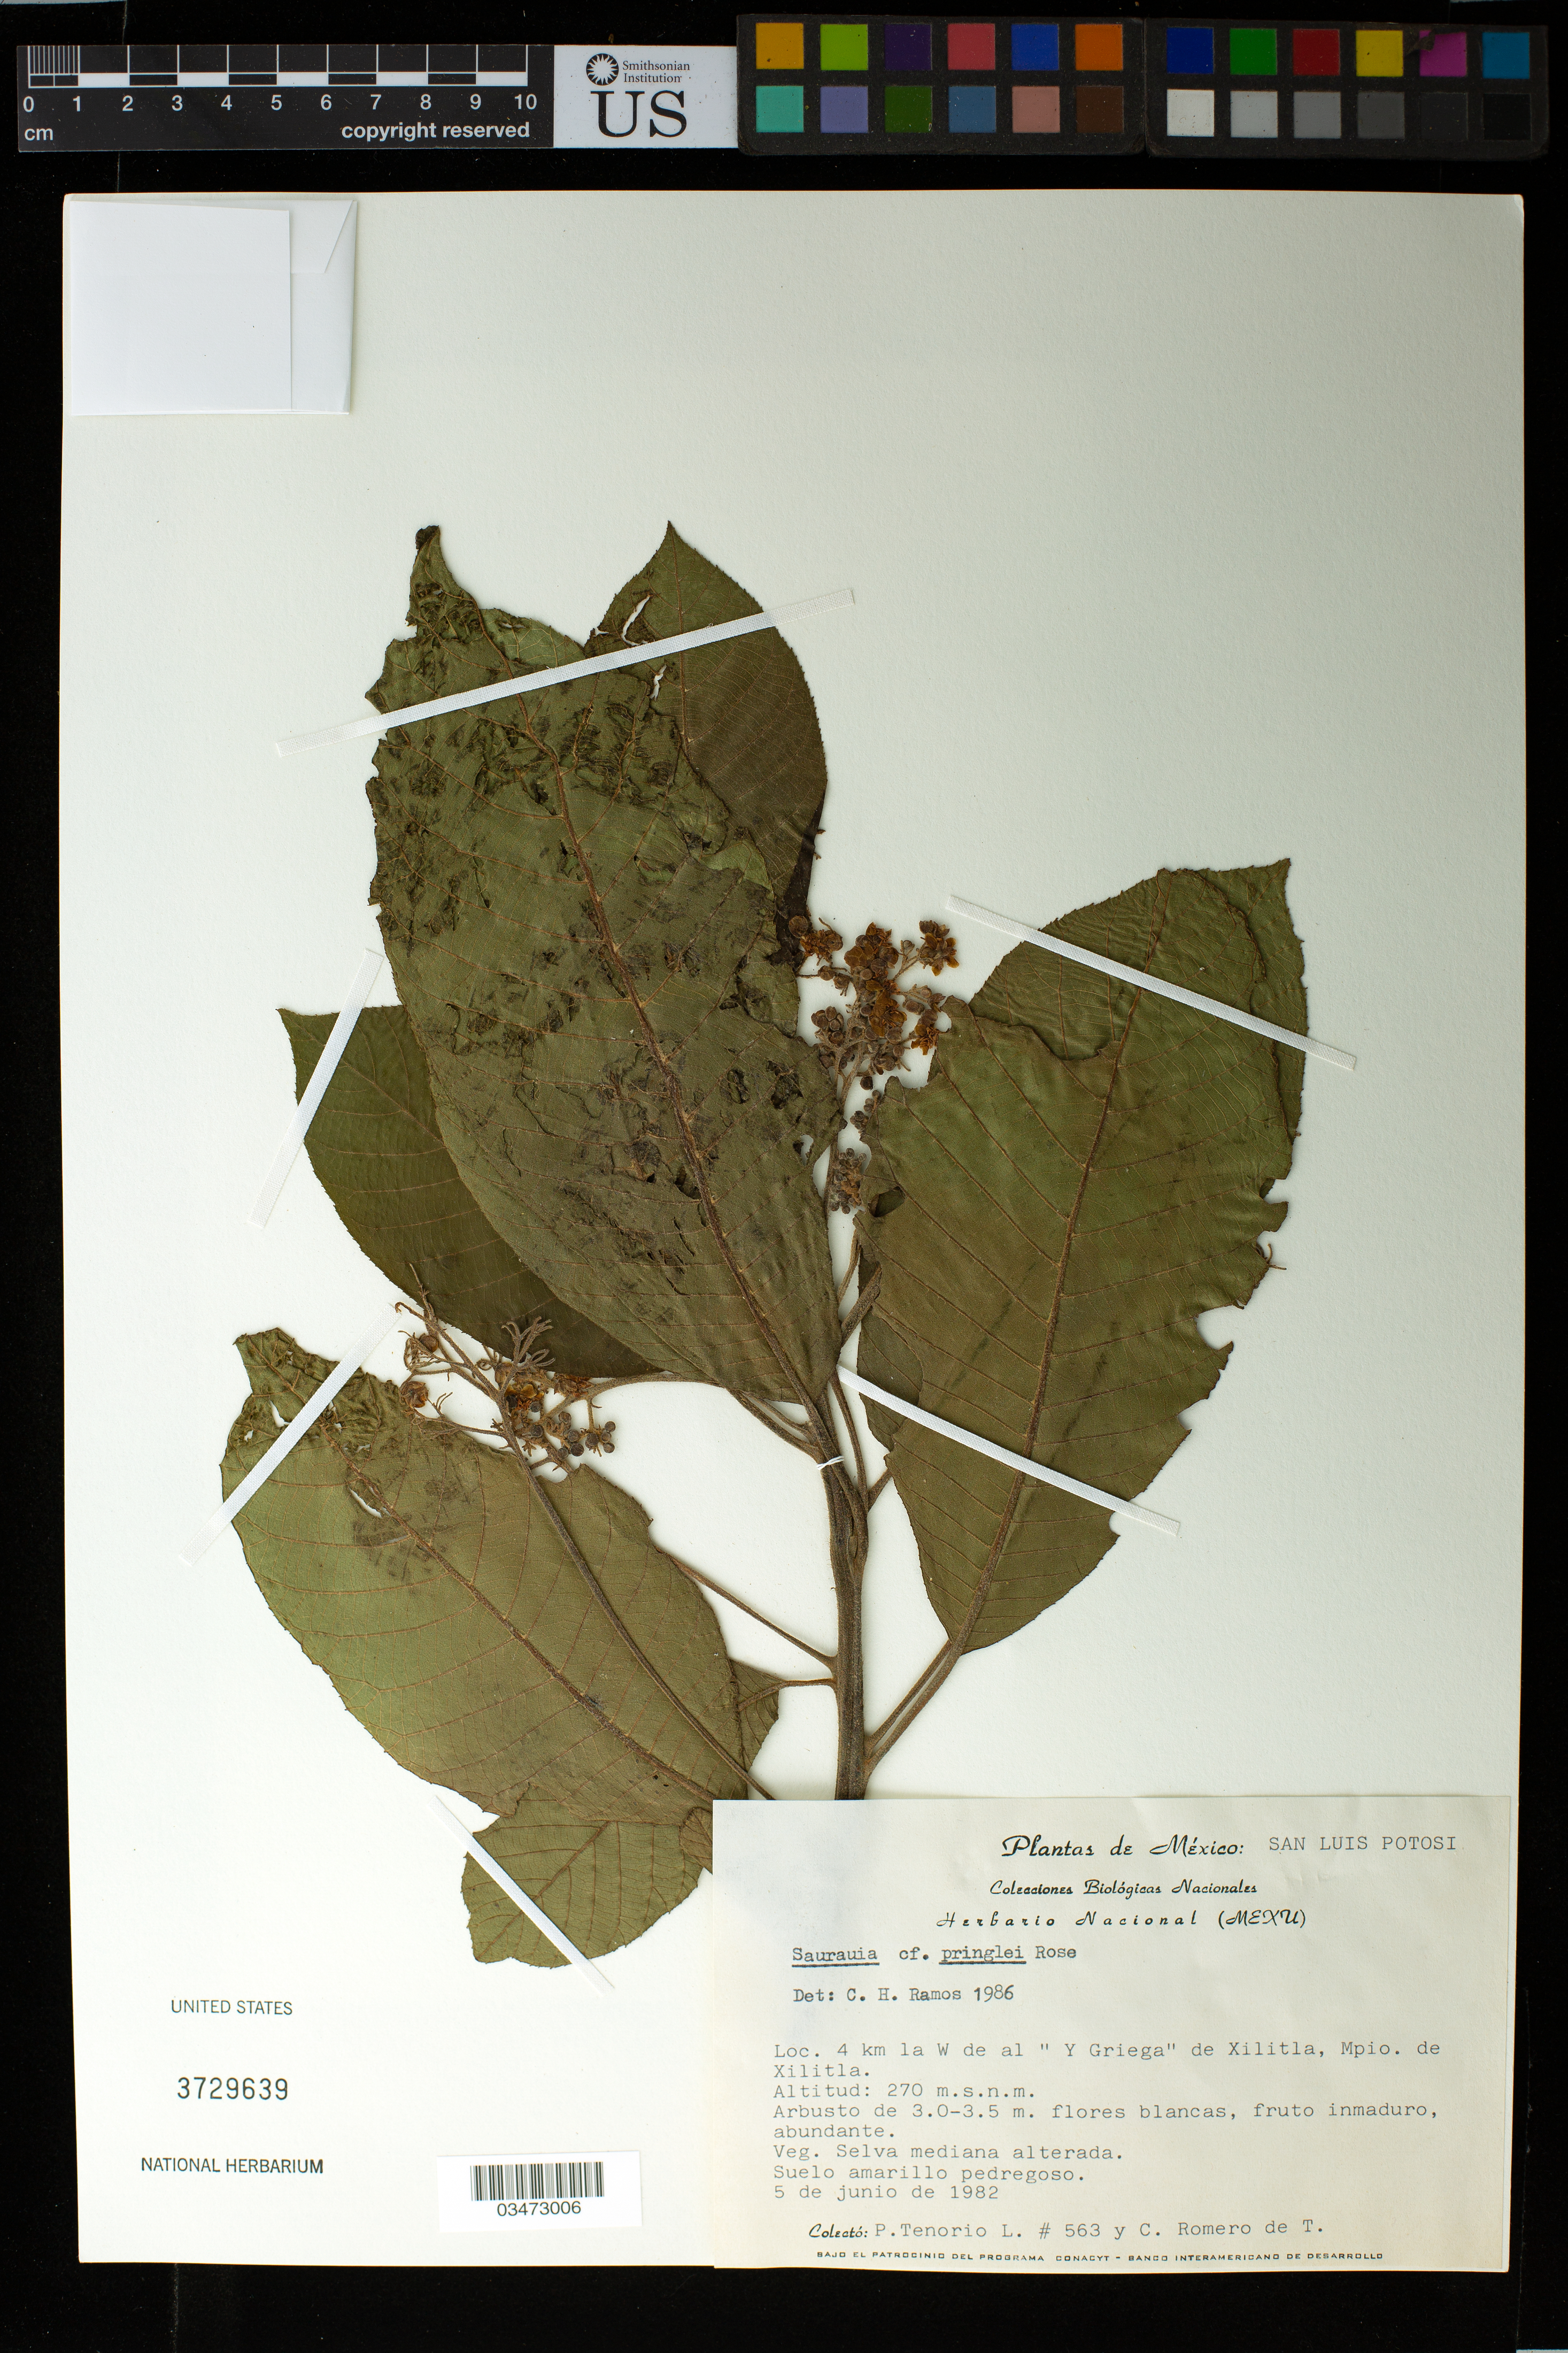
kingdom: Plantae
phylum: Tracheophyta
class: Magnoliopsida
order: Ericales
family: Actinidiaceae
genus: Saurauia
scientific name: Saurauia pringlei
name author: Rose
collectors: P. Tenorio L. & C. Romero de T.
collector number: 563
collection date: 1982-06-05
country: Mexico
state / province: San Luis Potosi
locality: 4km la W de al "Y Griega" de Xilitla, Mpio. de Xilitla.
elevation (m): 270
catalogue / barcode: US 3729639